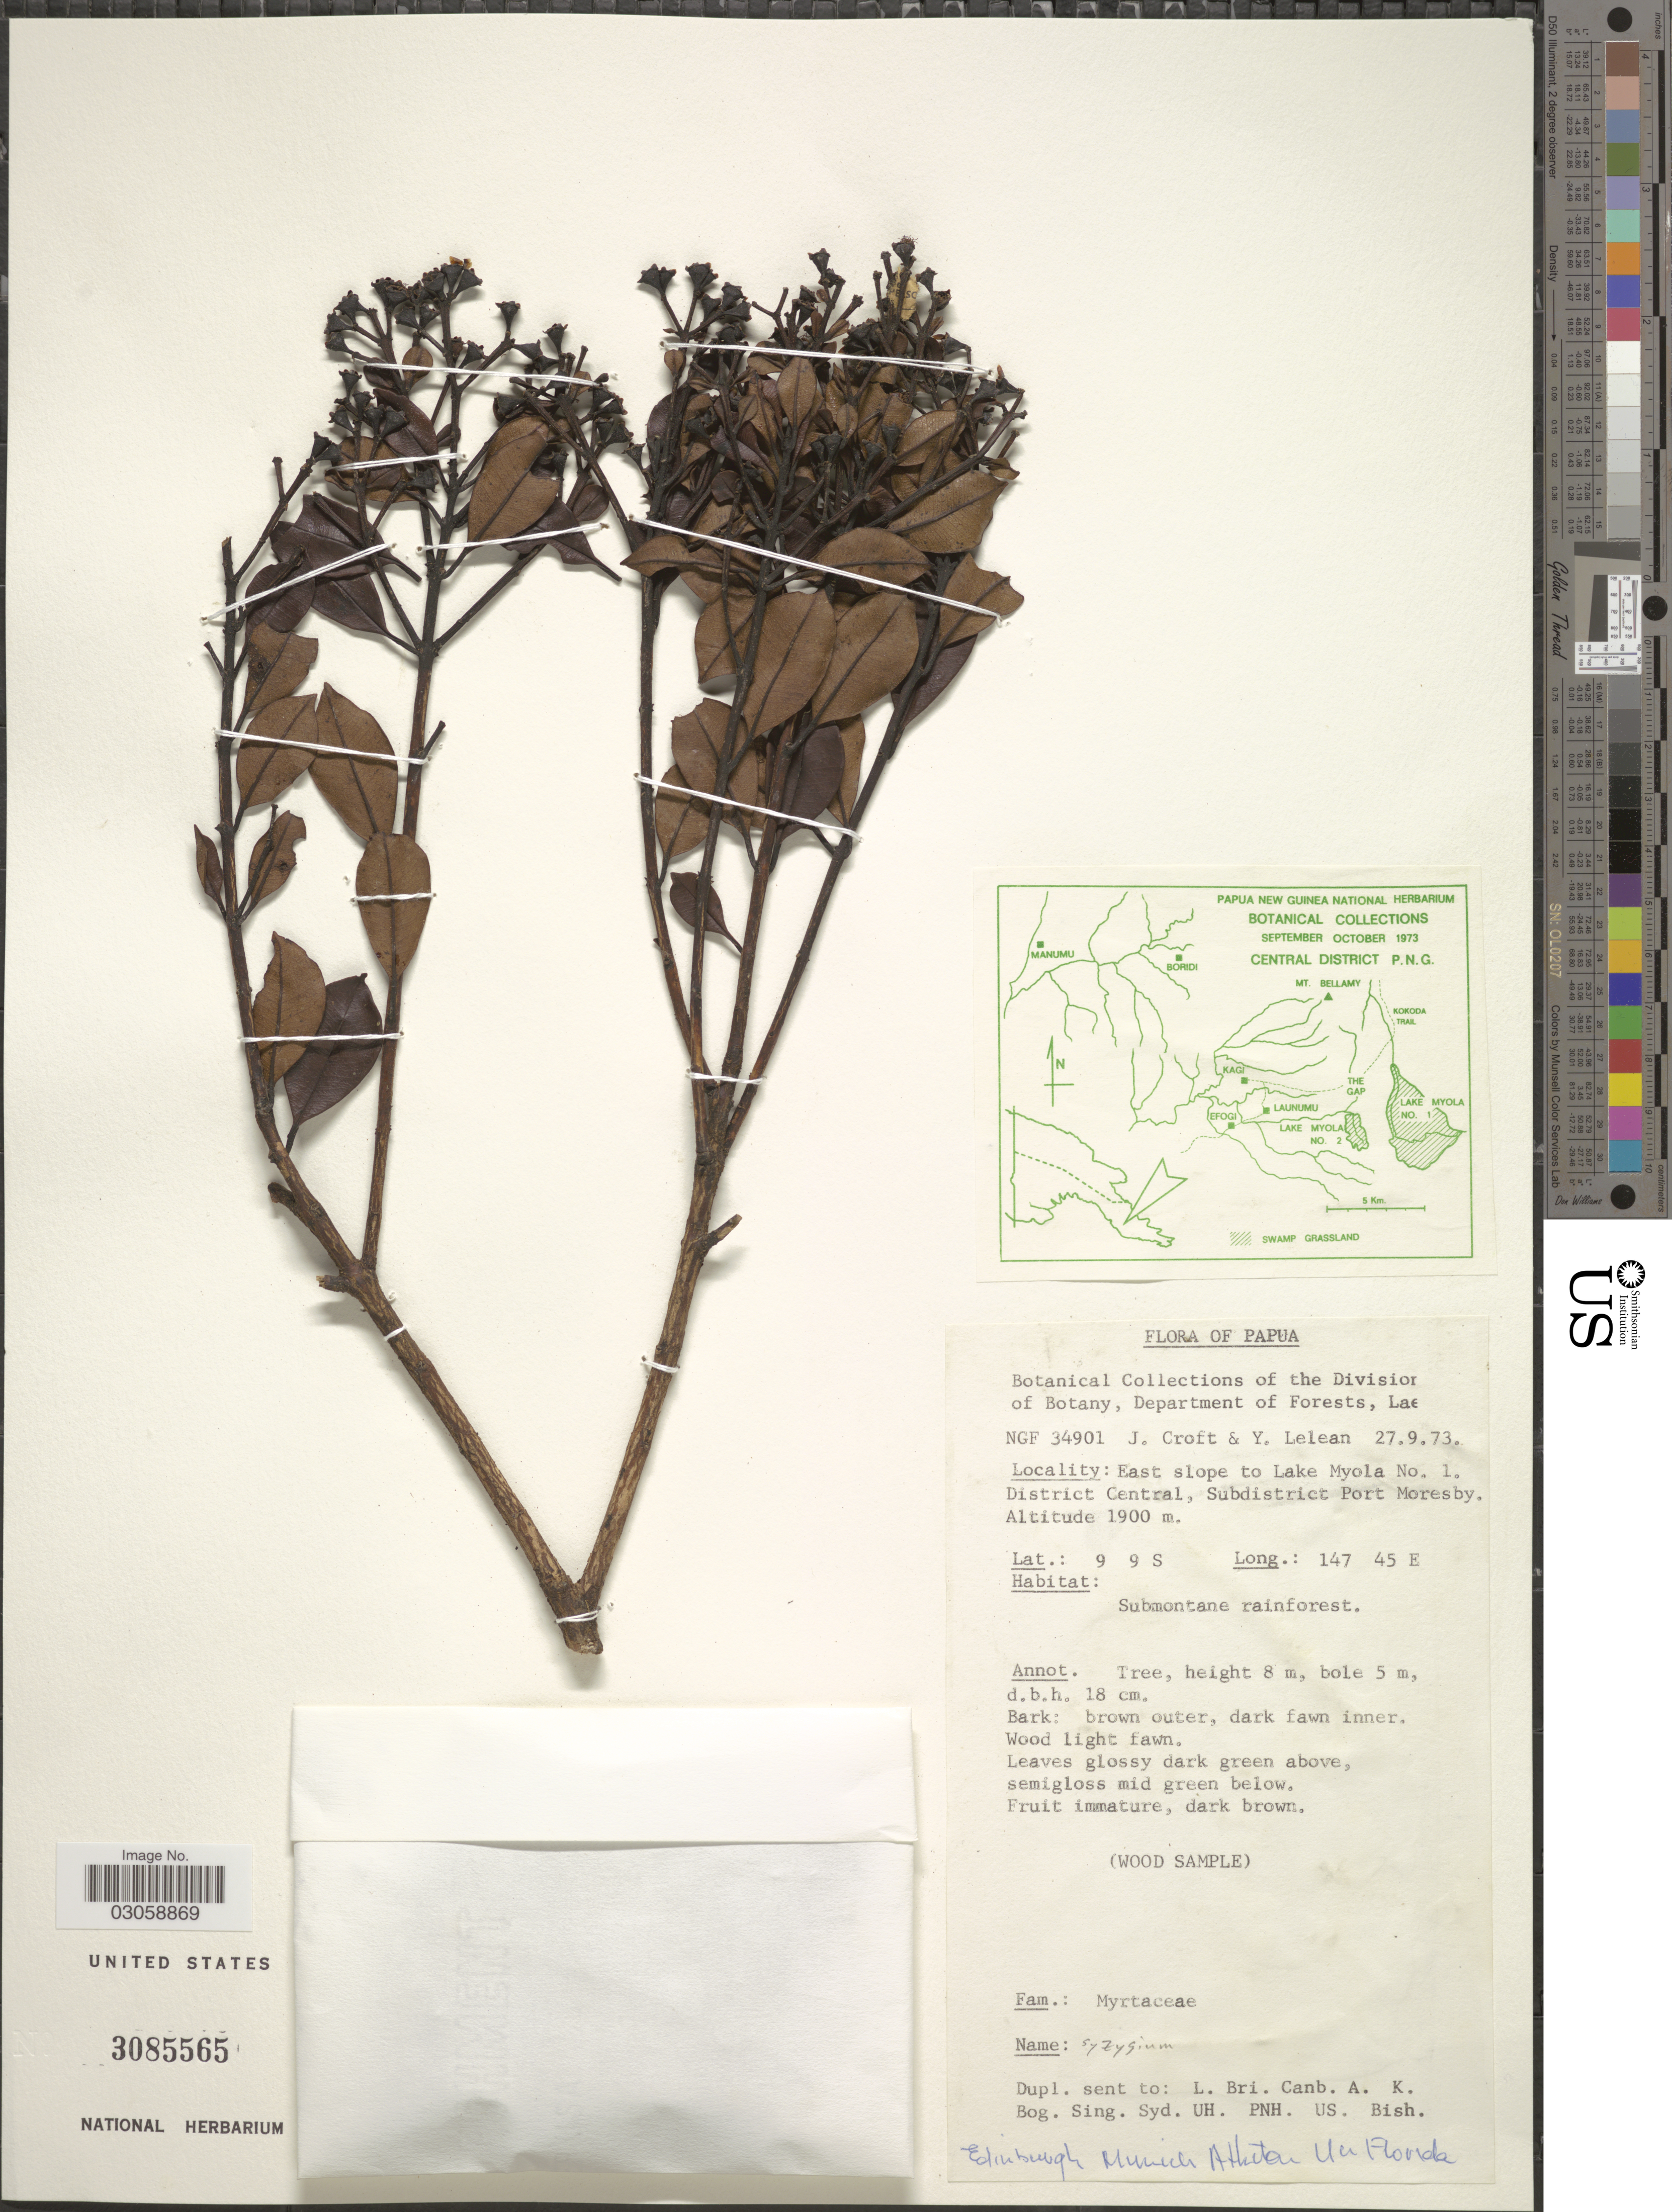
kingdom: Plantae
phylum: Tracheophyta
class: Magnoliopsida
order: Myrtales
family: Myrtaceae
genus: Syzygium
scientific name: Syzygium sp.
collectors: J. Croft & Y. Lelean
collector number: NGF 34901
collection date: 1973-09-27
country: Papua New Guinea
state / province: Central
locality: East slope to Lake Myola No. 1, District Central, Subdistrict Port Moresby.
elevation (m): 1900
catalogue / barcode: US 3085565